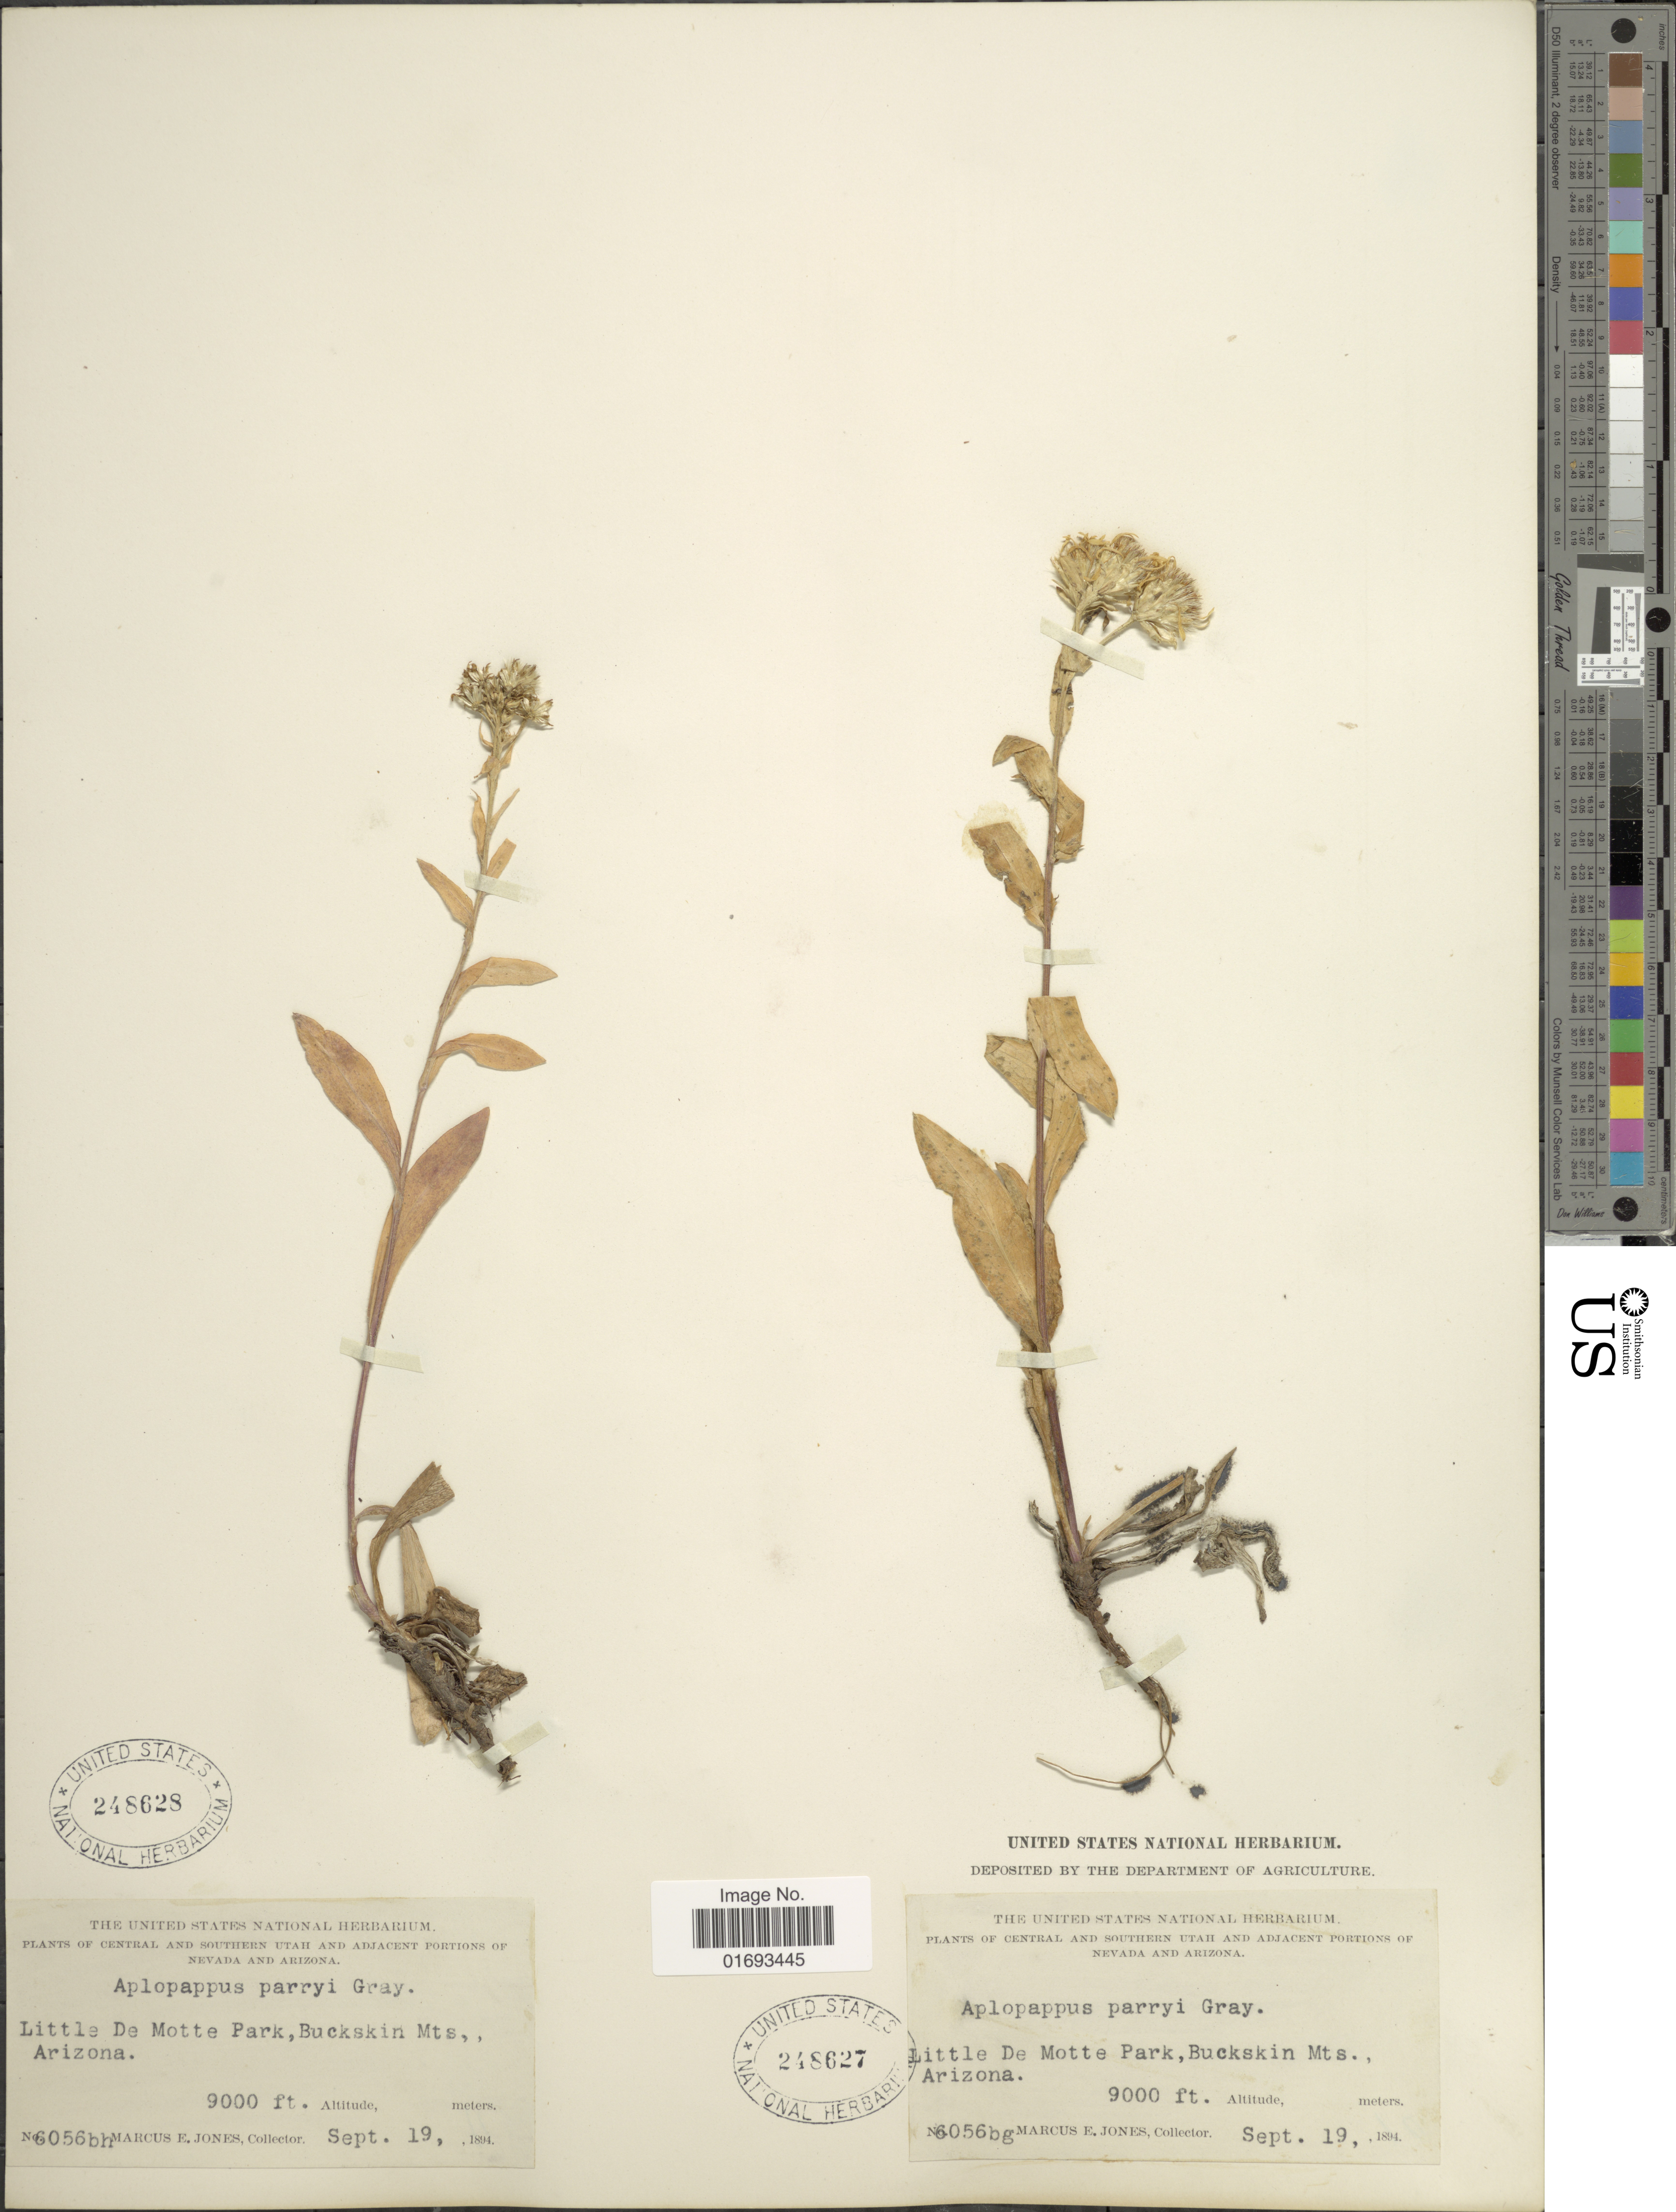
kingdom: Plantae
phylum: Tracheophyta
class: Magnoliopsida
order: Asterales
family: Asteraceae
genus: Oreochrysum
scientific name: Oreochrysum parryi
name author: (A. Gray) Rydb.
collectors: M. E. Jones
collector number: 6056bh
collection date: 1894-09-19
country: United States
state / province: Arizona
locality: Little De Motte Park, Buckskin Mts.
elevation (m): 2743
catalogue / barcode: US 248628-2